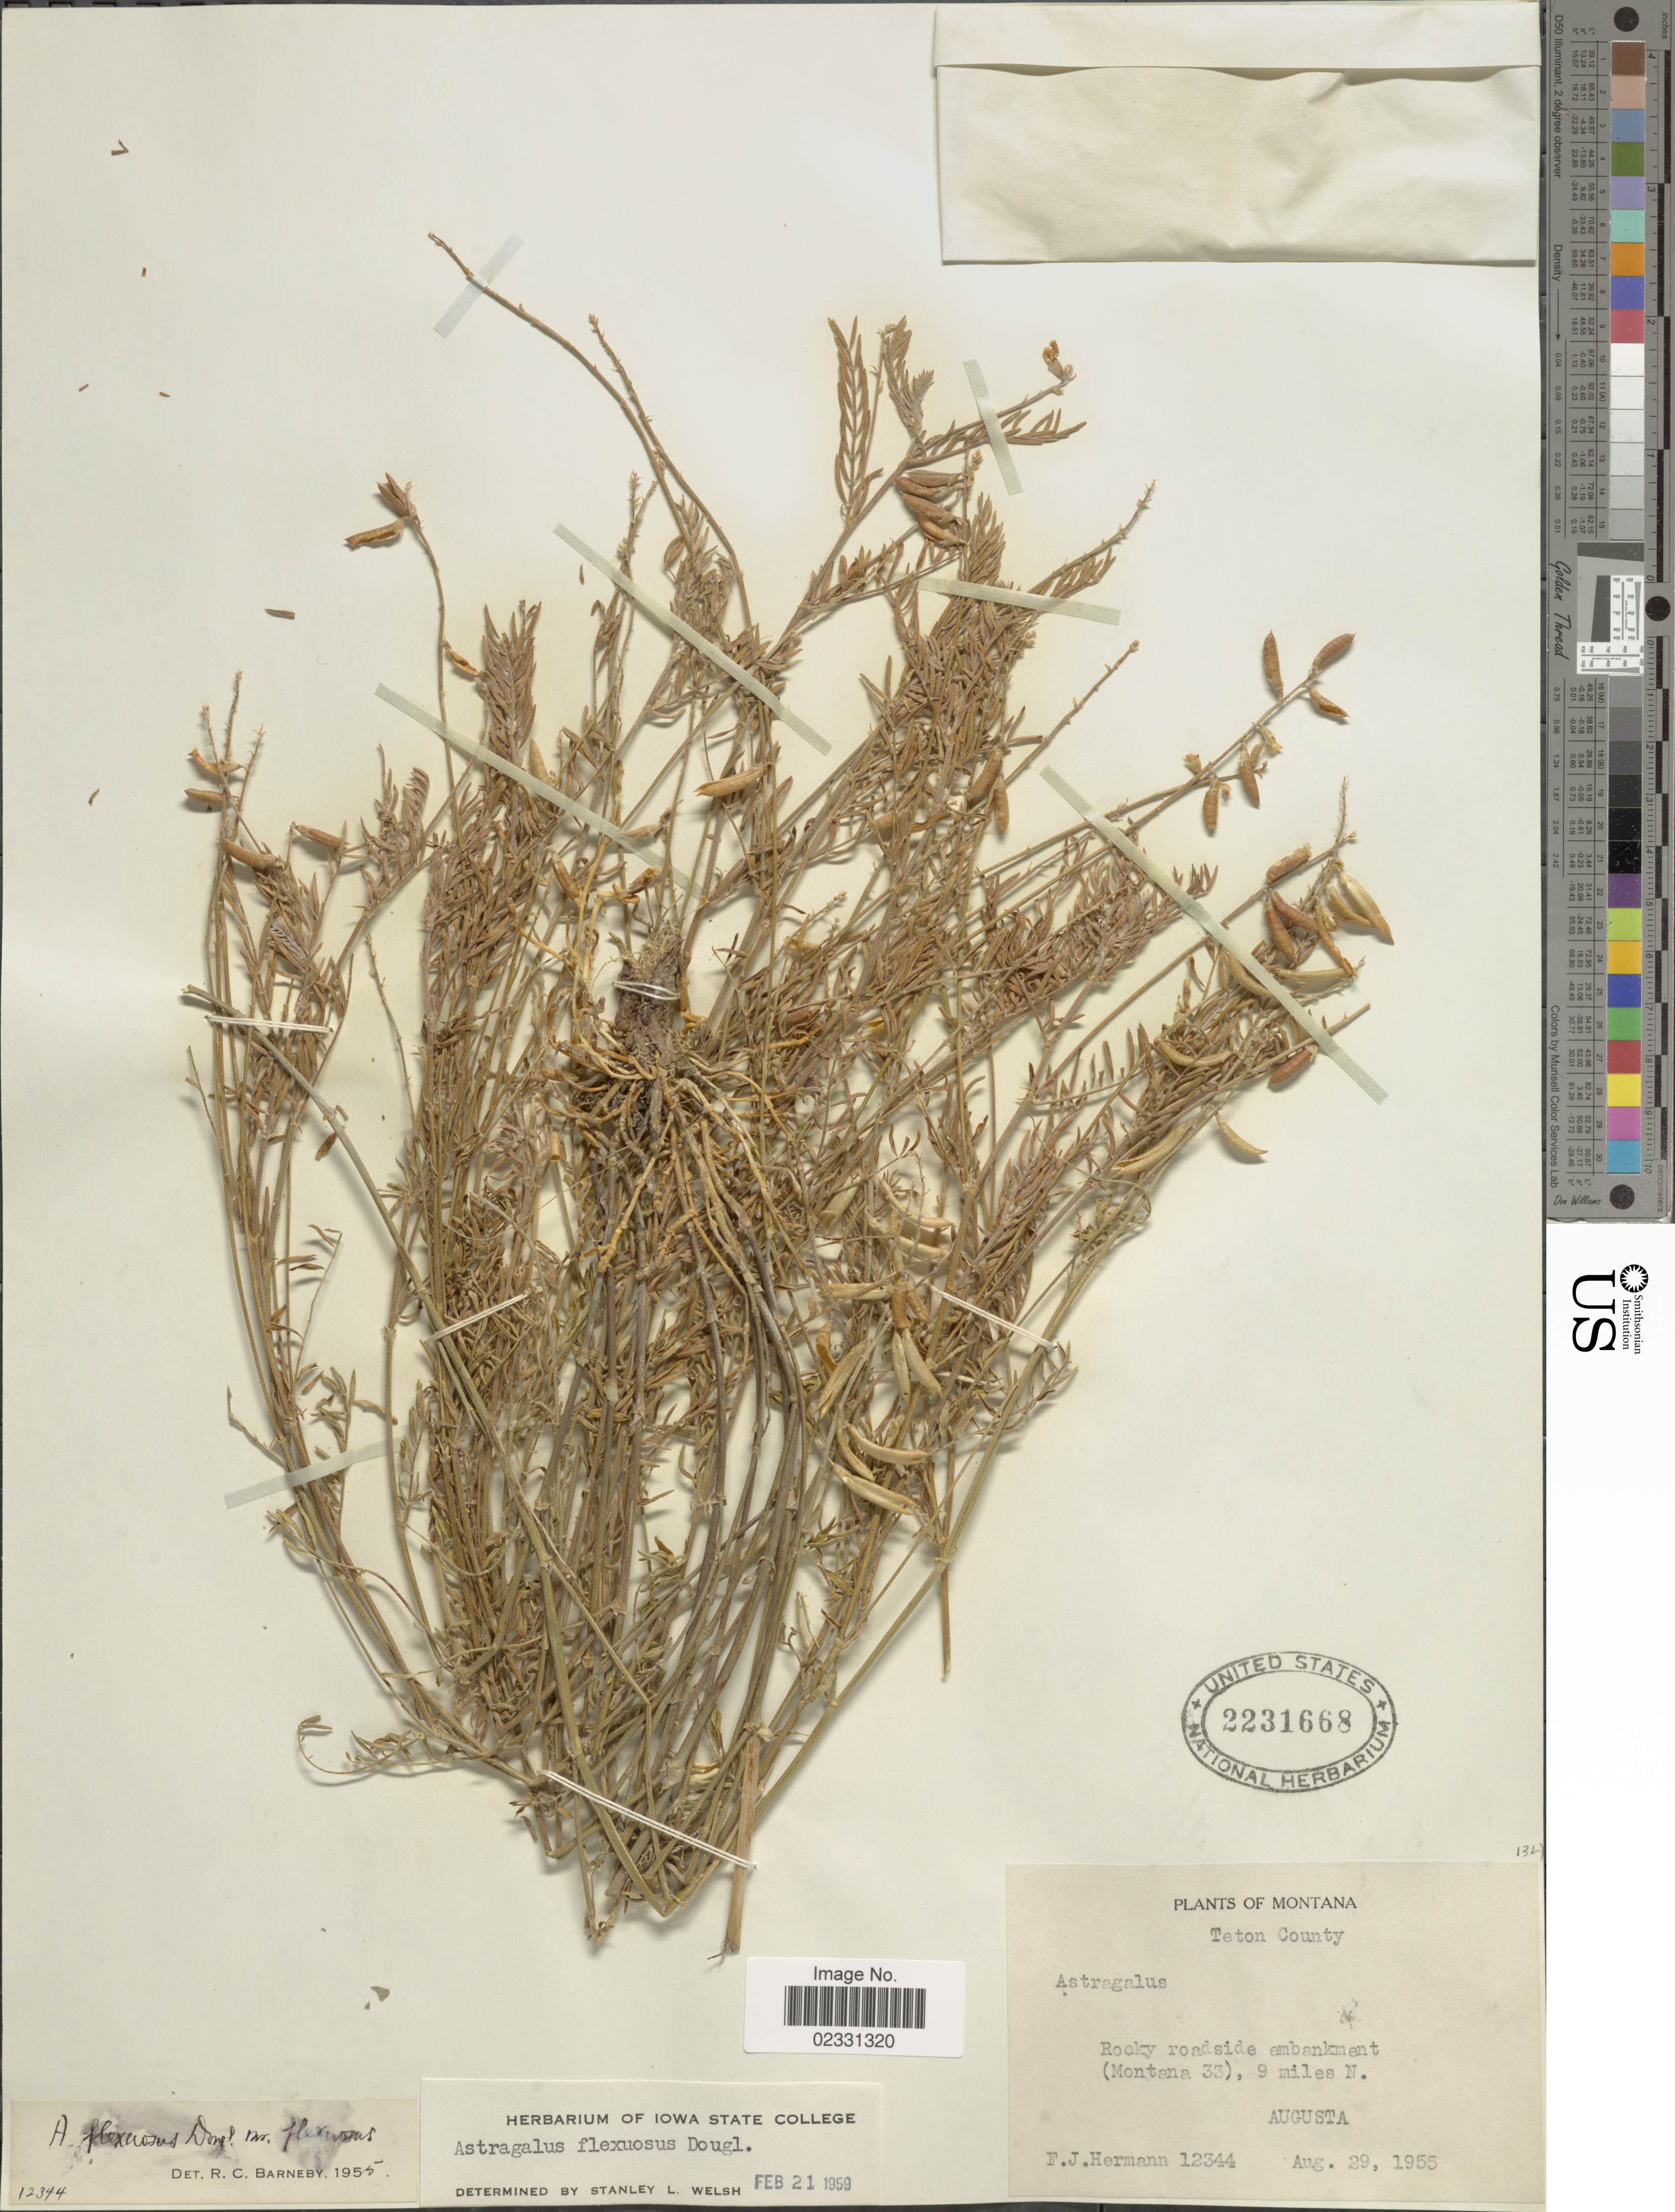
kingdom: Plantae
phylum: Tracheophyta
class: Magnoliopsida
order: Fabales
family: Fabaceae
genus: Astragalus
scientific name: Astragalus flexuosus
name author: (Hook.) Douglas ex G. Don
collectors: F. J. Hermann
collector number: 12344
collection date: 1955-08-29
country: United States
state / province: Montana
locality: Teoton County, Rocky roadside embankment (Montana 33), 9 miles N. Augusta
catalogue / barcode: US 2231668